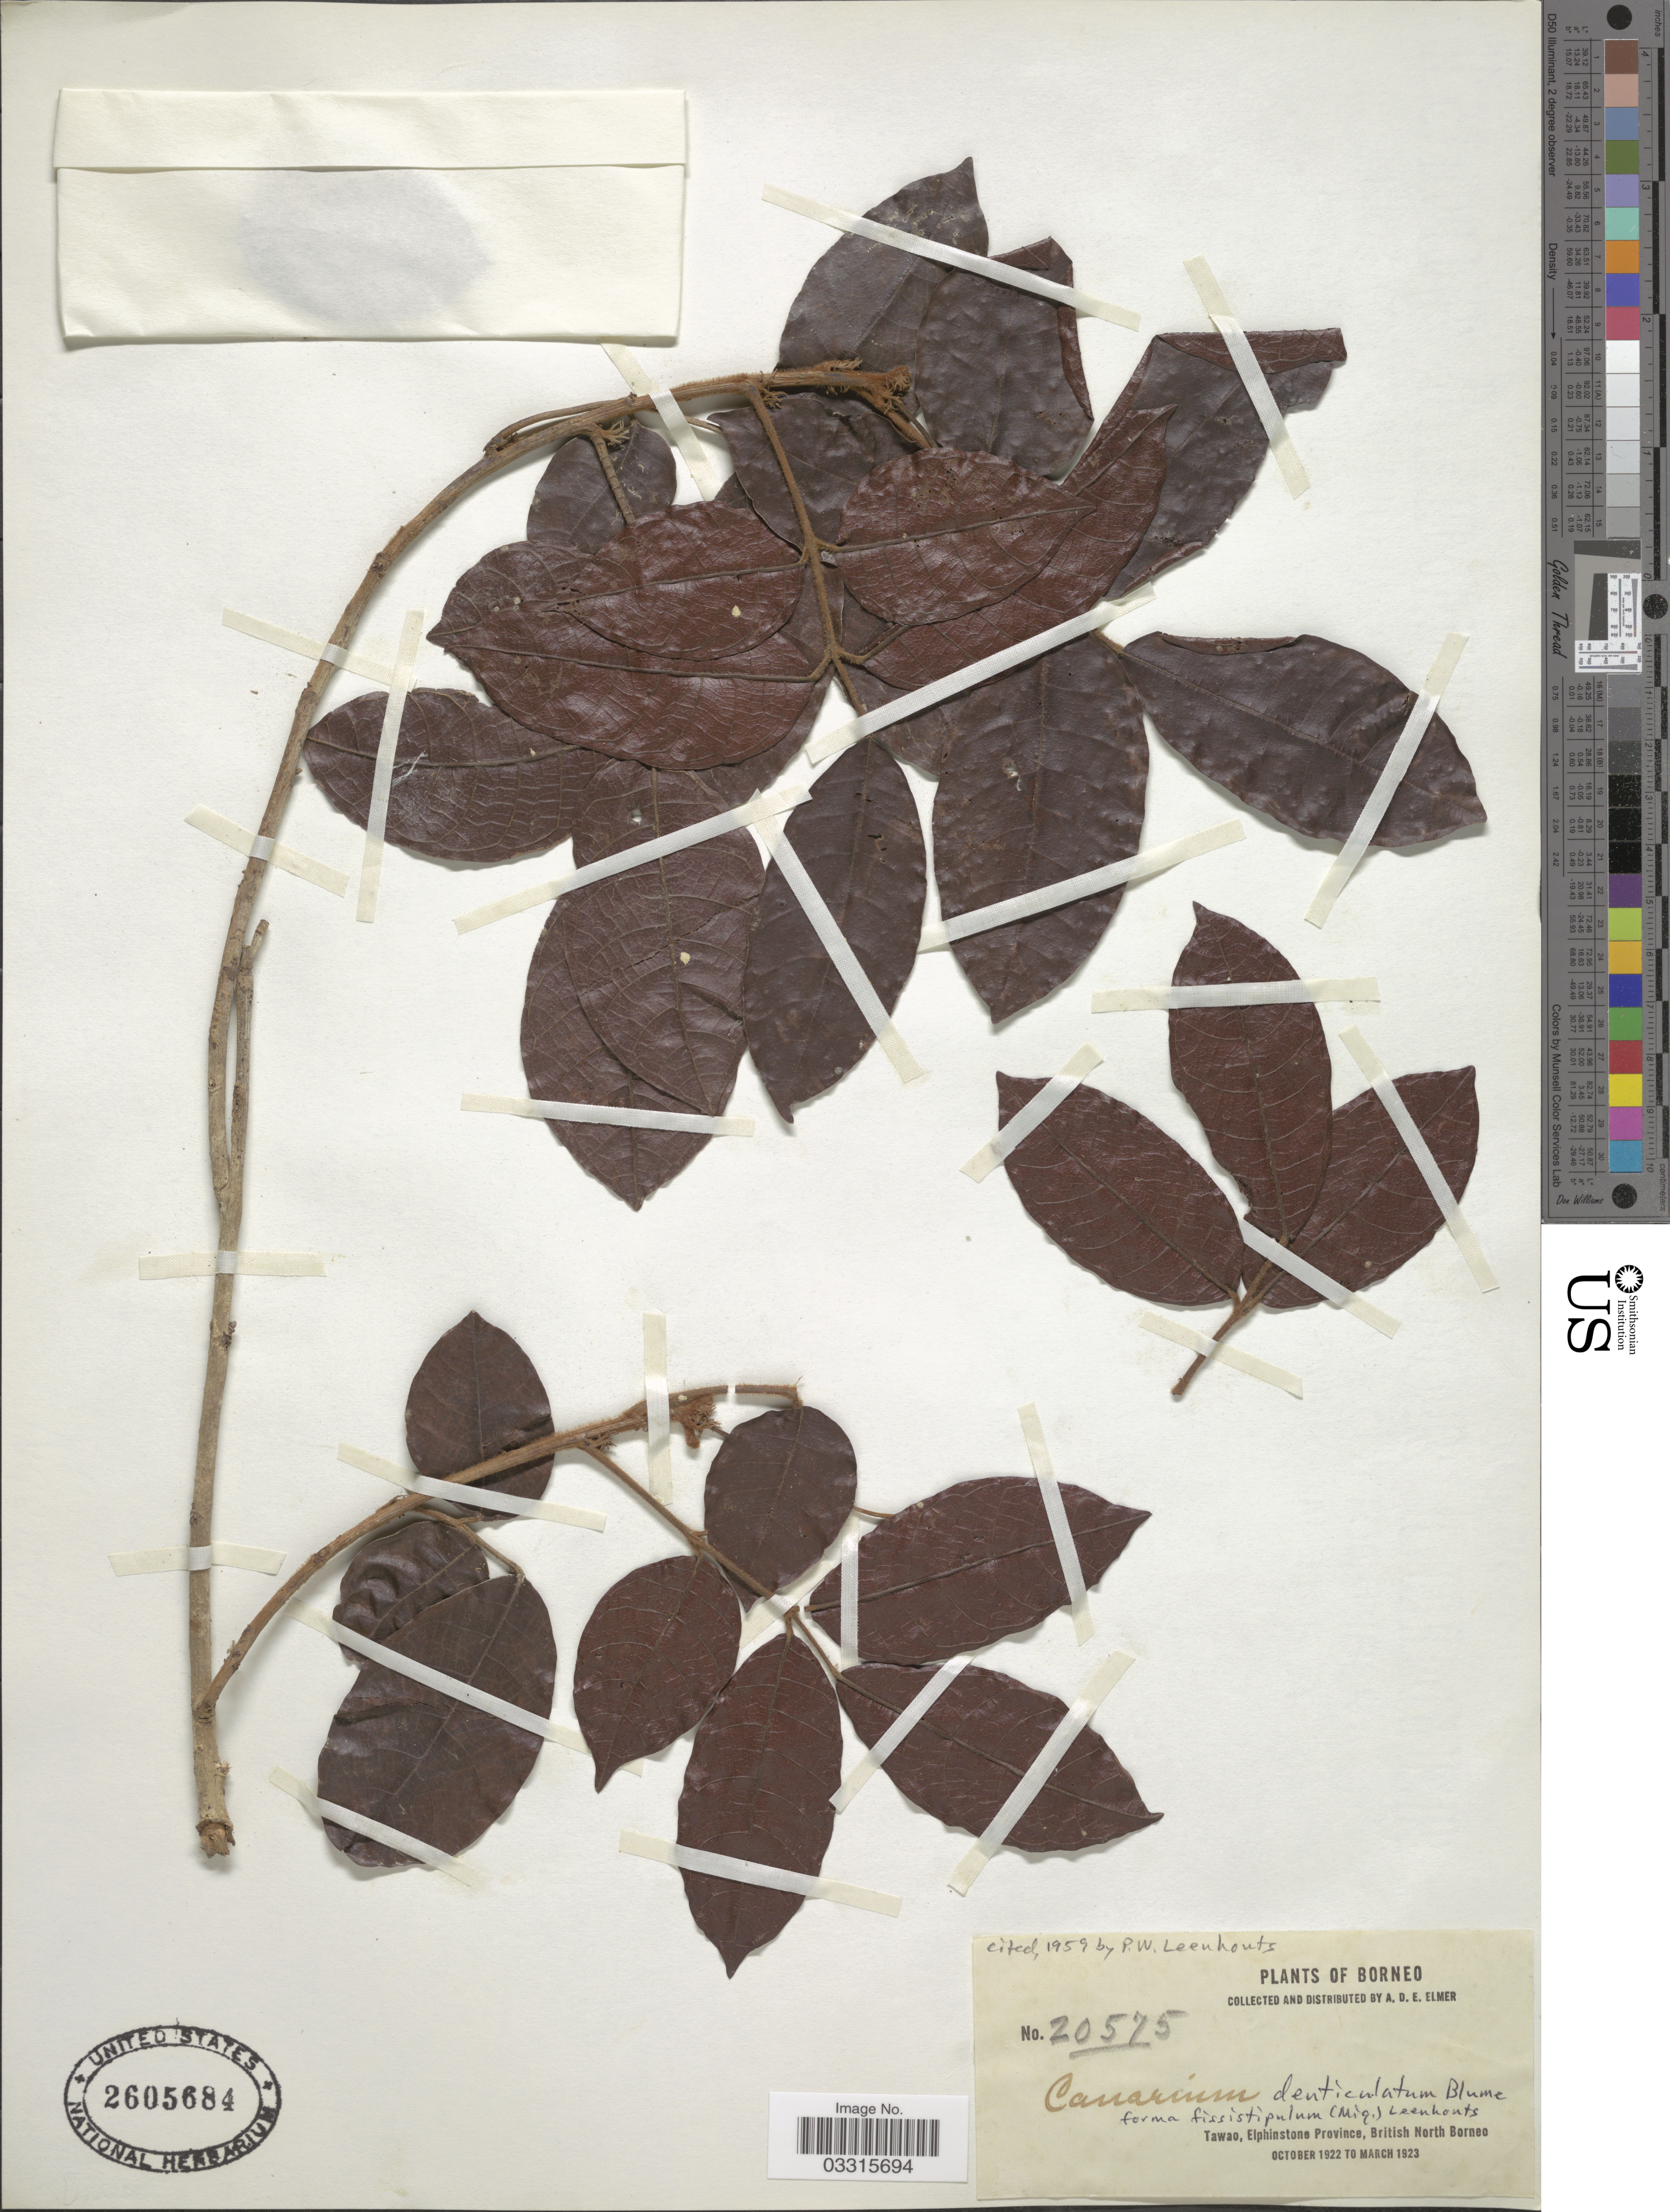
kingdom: Plantae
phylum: Tracheophyta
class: Magnoliopsida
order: Sapindales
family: Burseraceae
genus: Canarium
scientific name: Canarium denticulatum subsp. fissistipulum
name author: (Miq.) Leenh.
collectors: A. D. E. Elmer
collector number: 20575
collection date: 1922-10/1923-03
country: Malaysia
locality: Borneo. Tawao, Elphinstone Province, British North Borneo.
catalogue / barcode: US 2605684